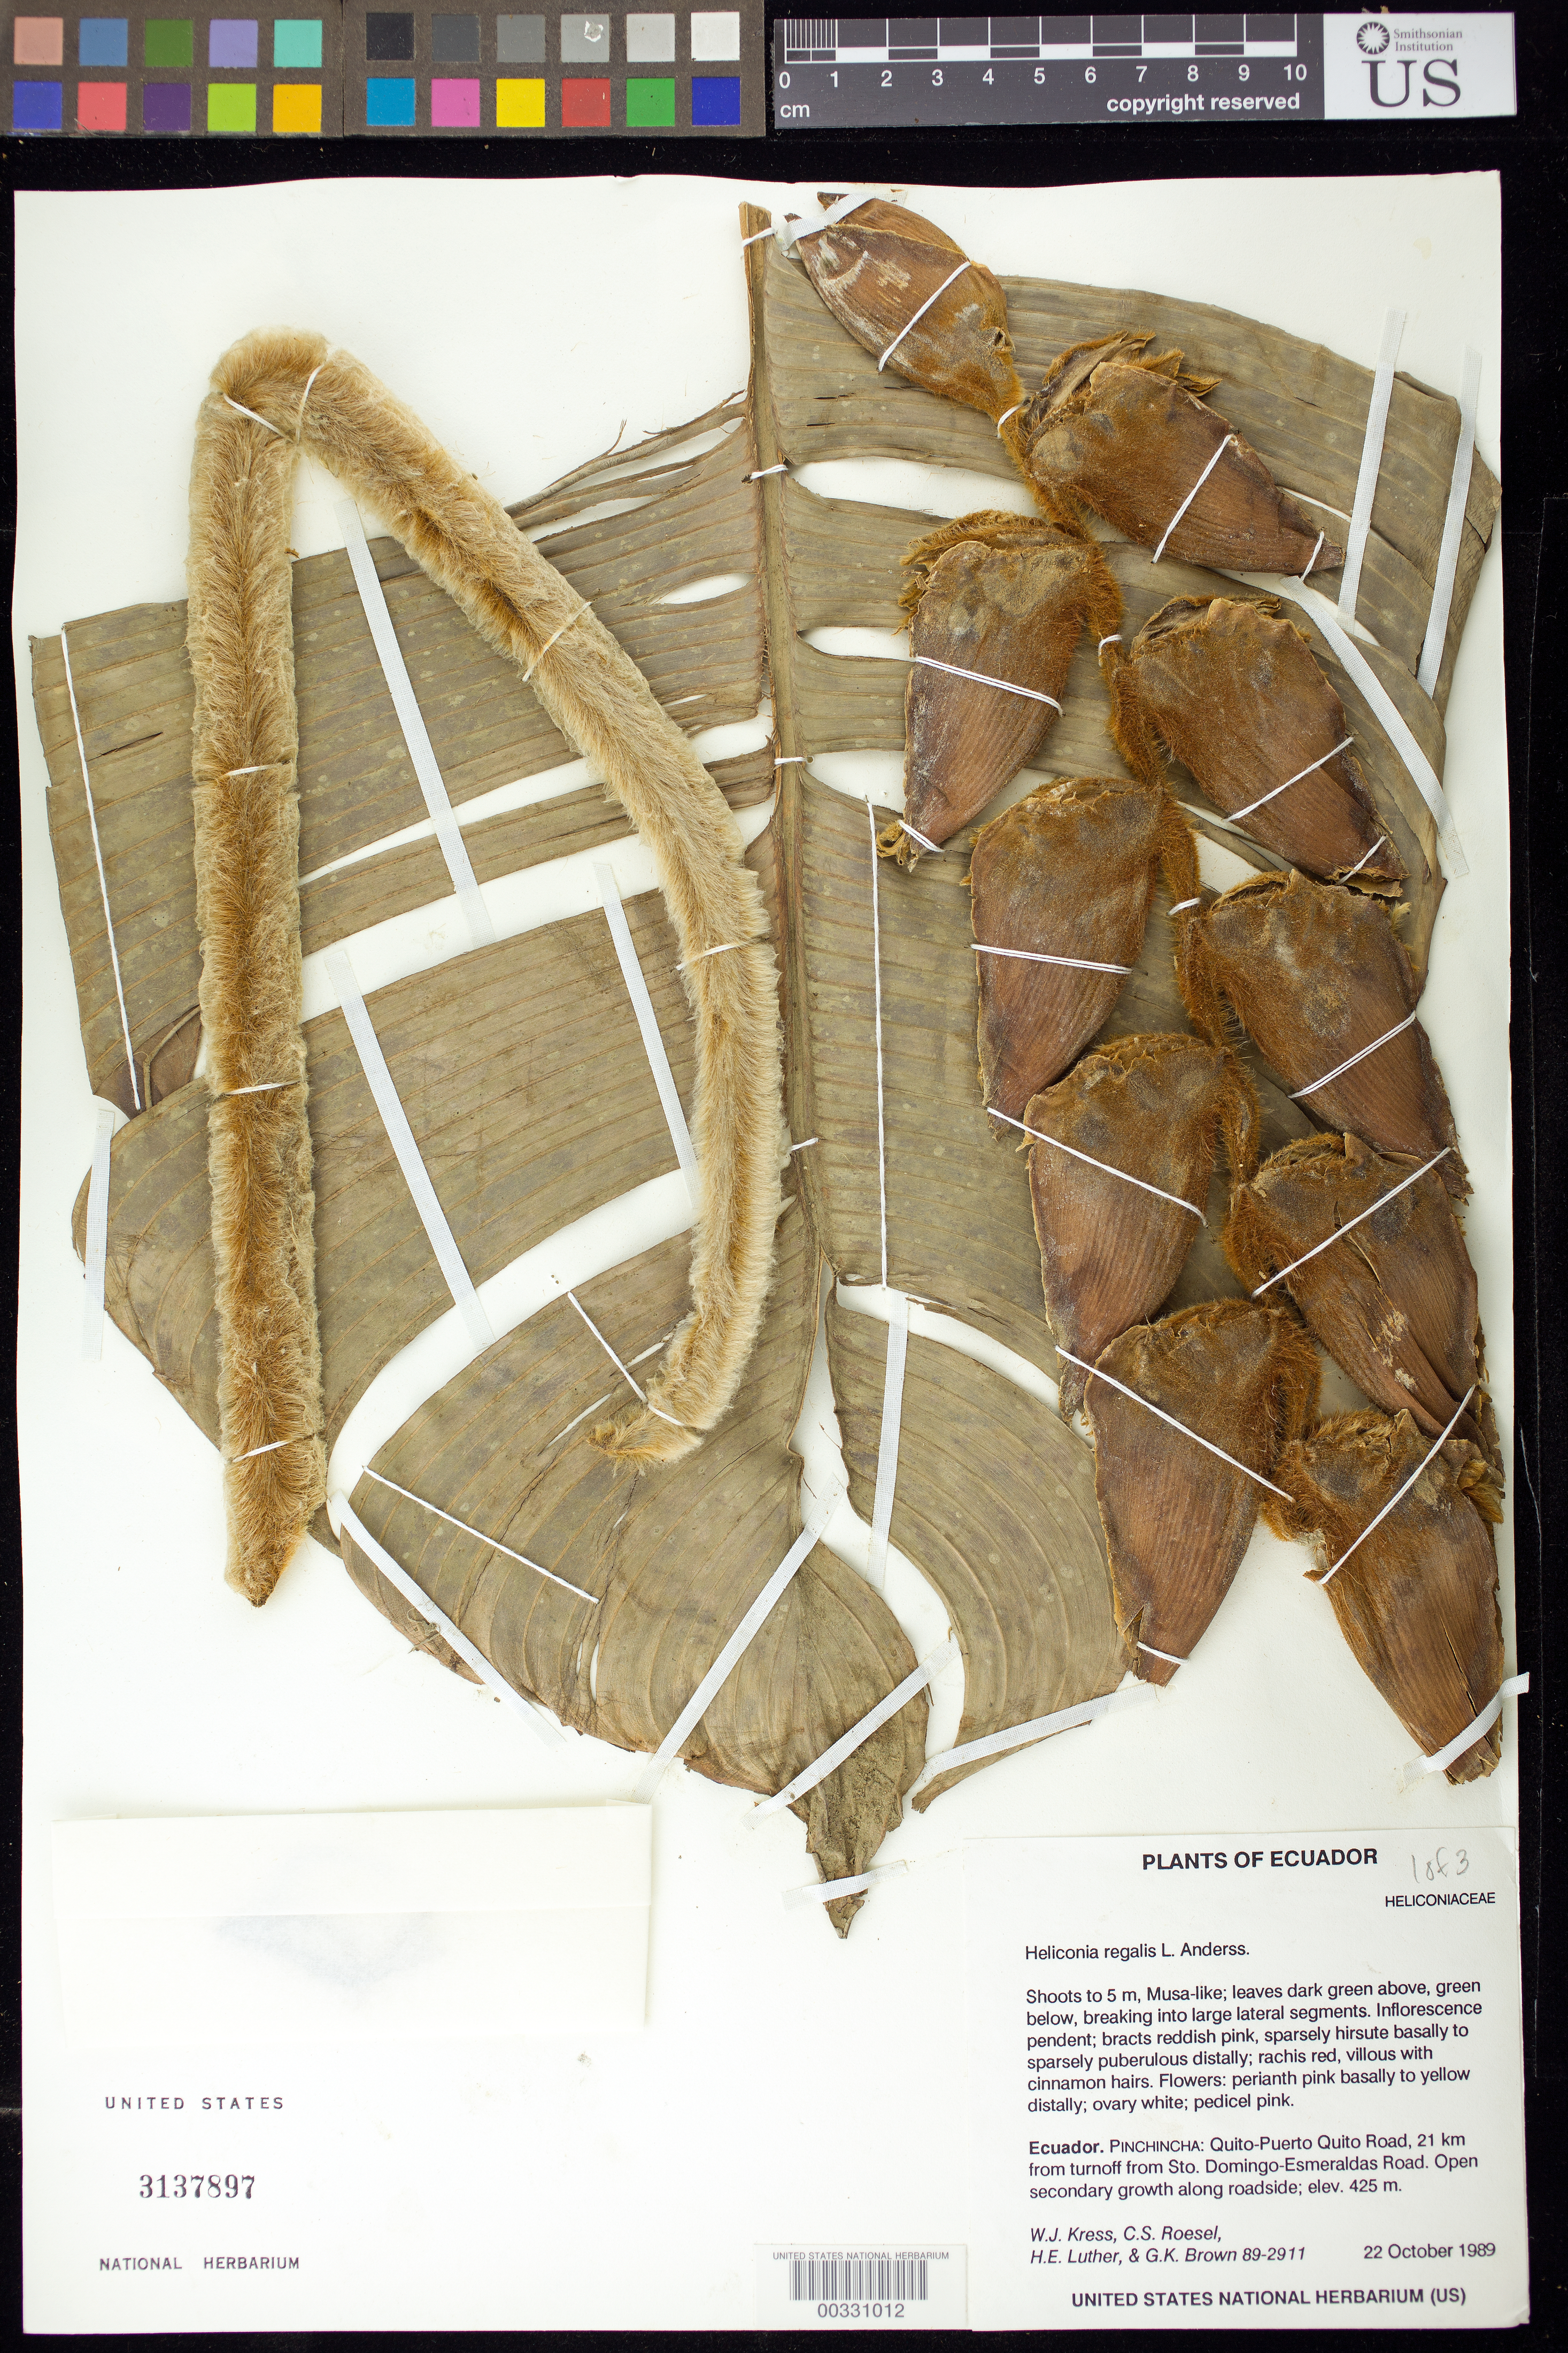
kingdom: Plantae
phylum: Tracheophyta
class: Liliopsida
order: Zingiberales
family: Heliconiaceae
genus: Heliconia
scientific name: Heliconia regalis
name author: L. Andersson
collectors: W. J. Kress, C. S. Roesel, Harry E. Luther & G. K. Brown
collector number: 89-2911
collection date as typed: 22 Oct 1989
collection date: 1989-10-22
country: Ecuador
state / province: Pichincha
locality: Quito-Puerto quito road, 21 km from turnoff from sto. domingo-Esmeraldas road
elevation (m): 425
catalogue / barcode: US 3137897